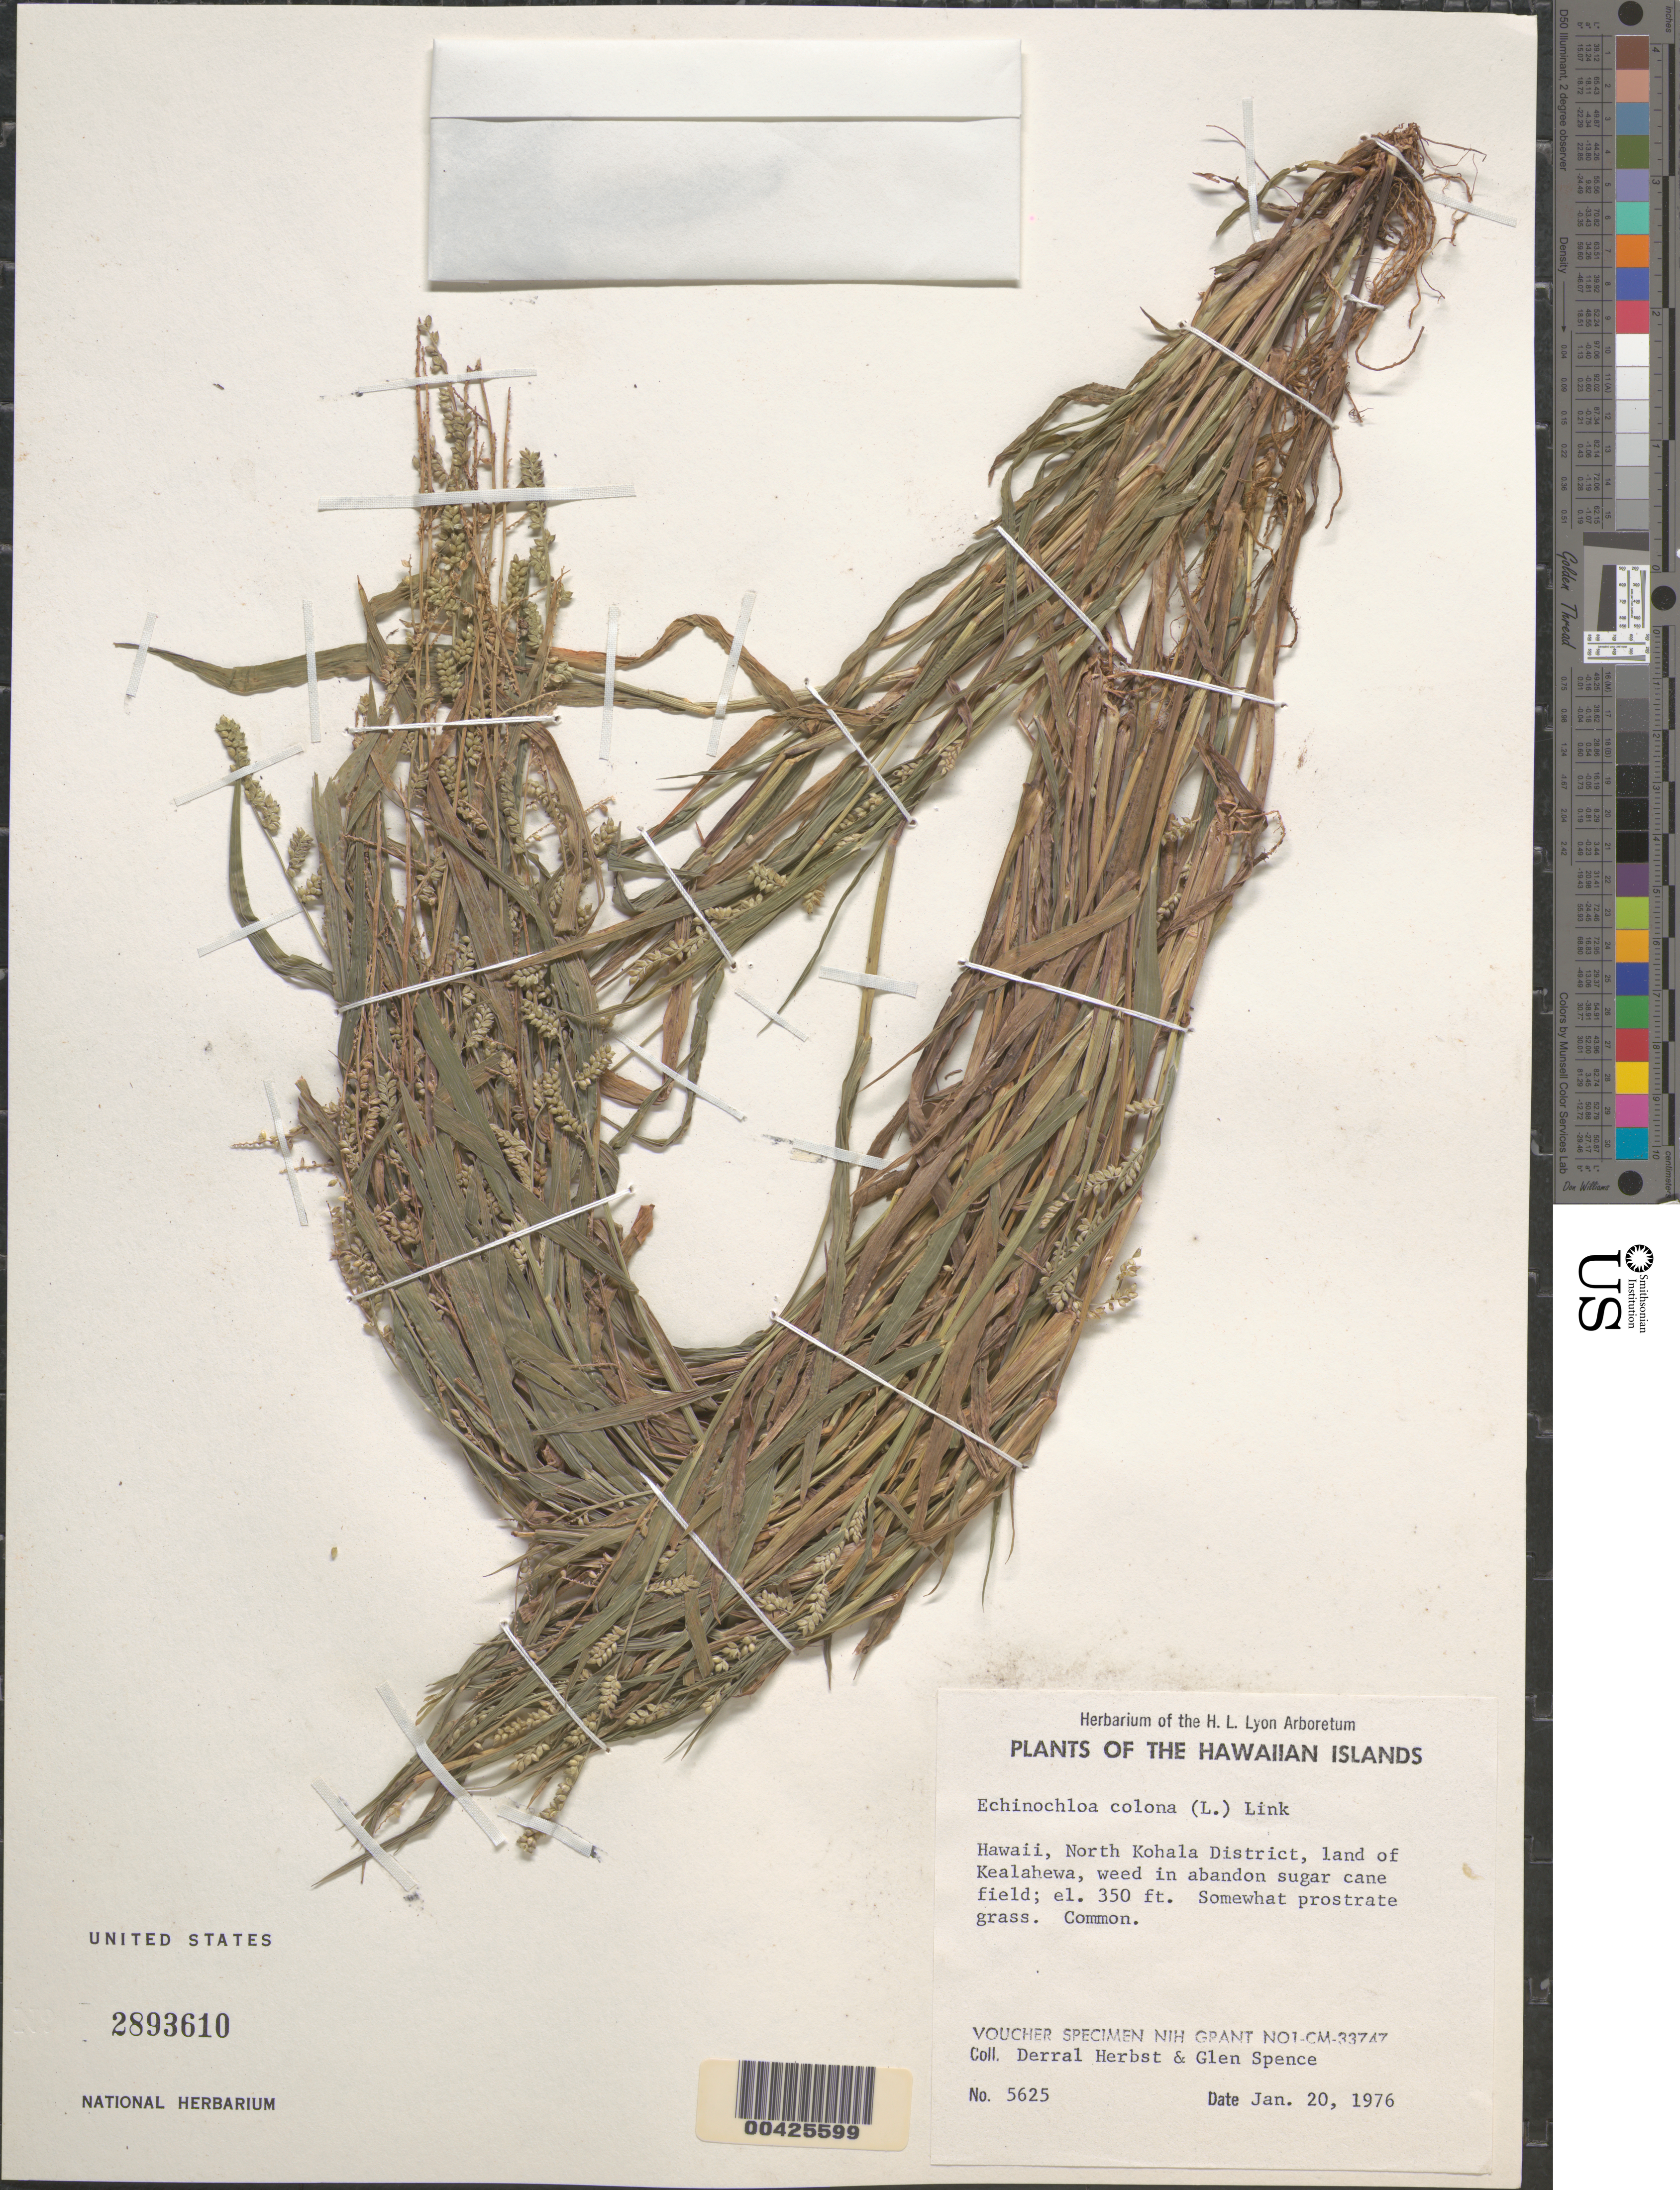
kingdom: Plantae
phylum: Tracheophyta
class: Liliopsida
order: Poales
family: Poaceae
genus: Echinochloa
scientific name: Echinochloa colona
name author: (L.) Link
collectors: D. R. Herbst & G. Spence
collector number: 5625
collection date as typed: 20 Jan 1976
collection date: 1976-01-20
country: United States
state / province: Hawaii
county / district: Hawaii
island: Hawaii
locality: North Kohala District, land of Kealahewa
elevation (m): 107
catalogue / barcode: US 2893610